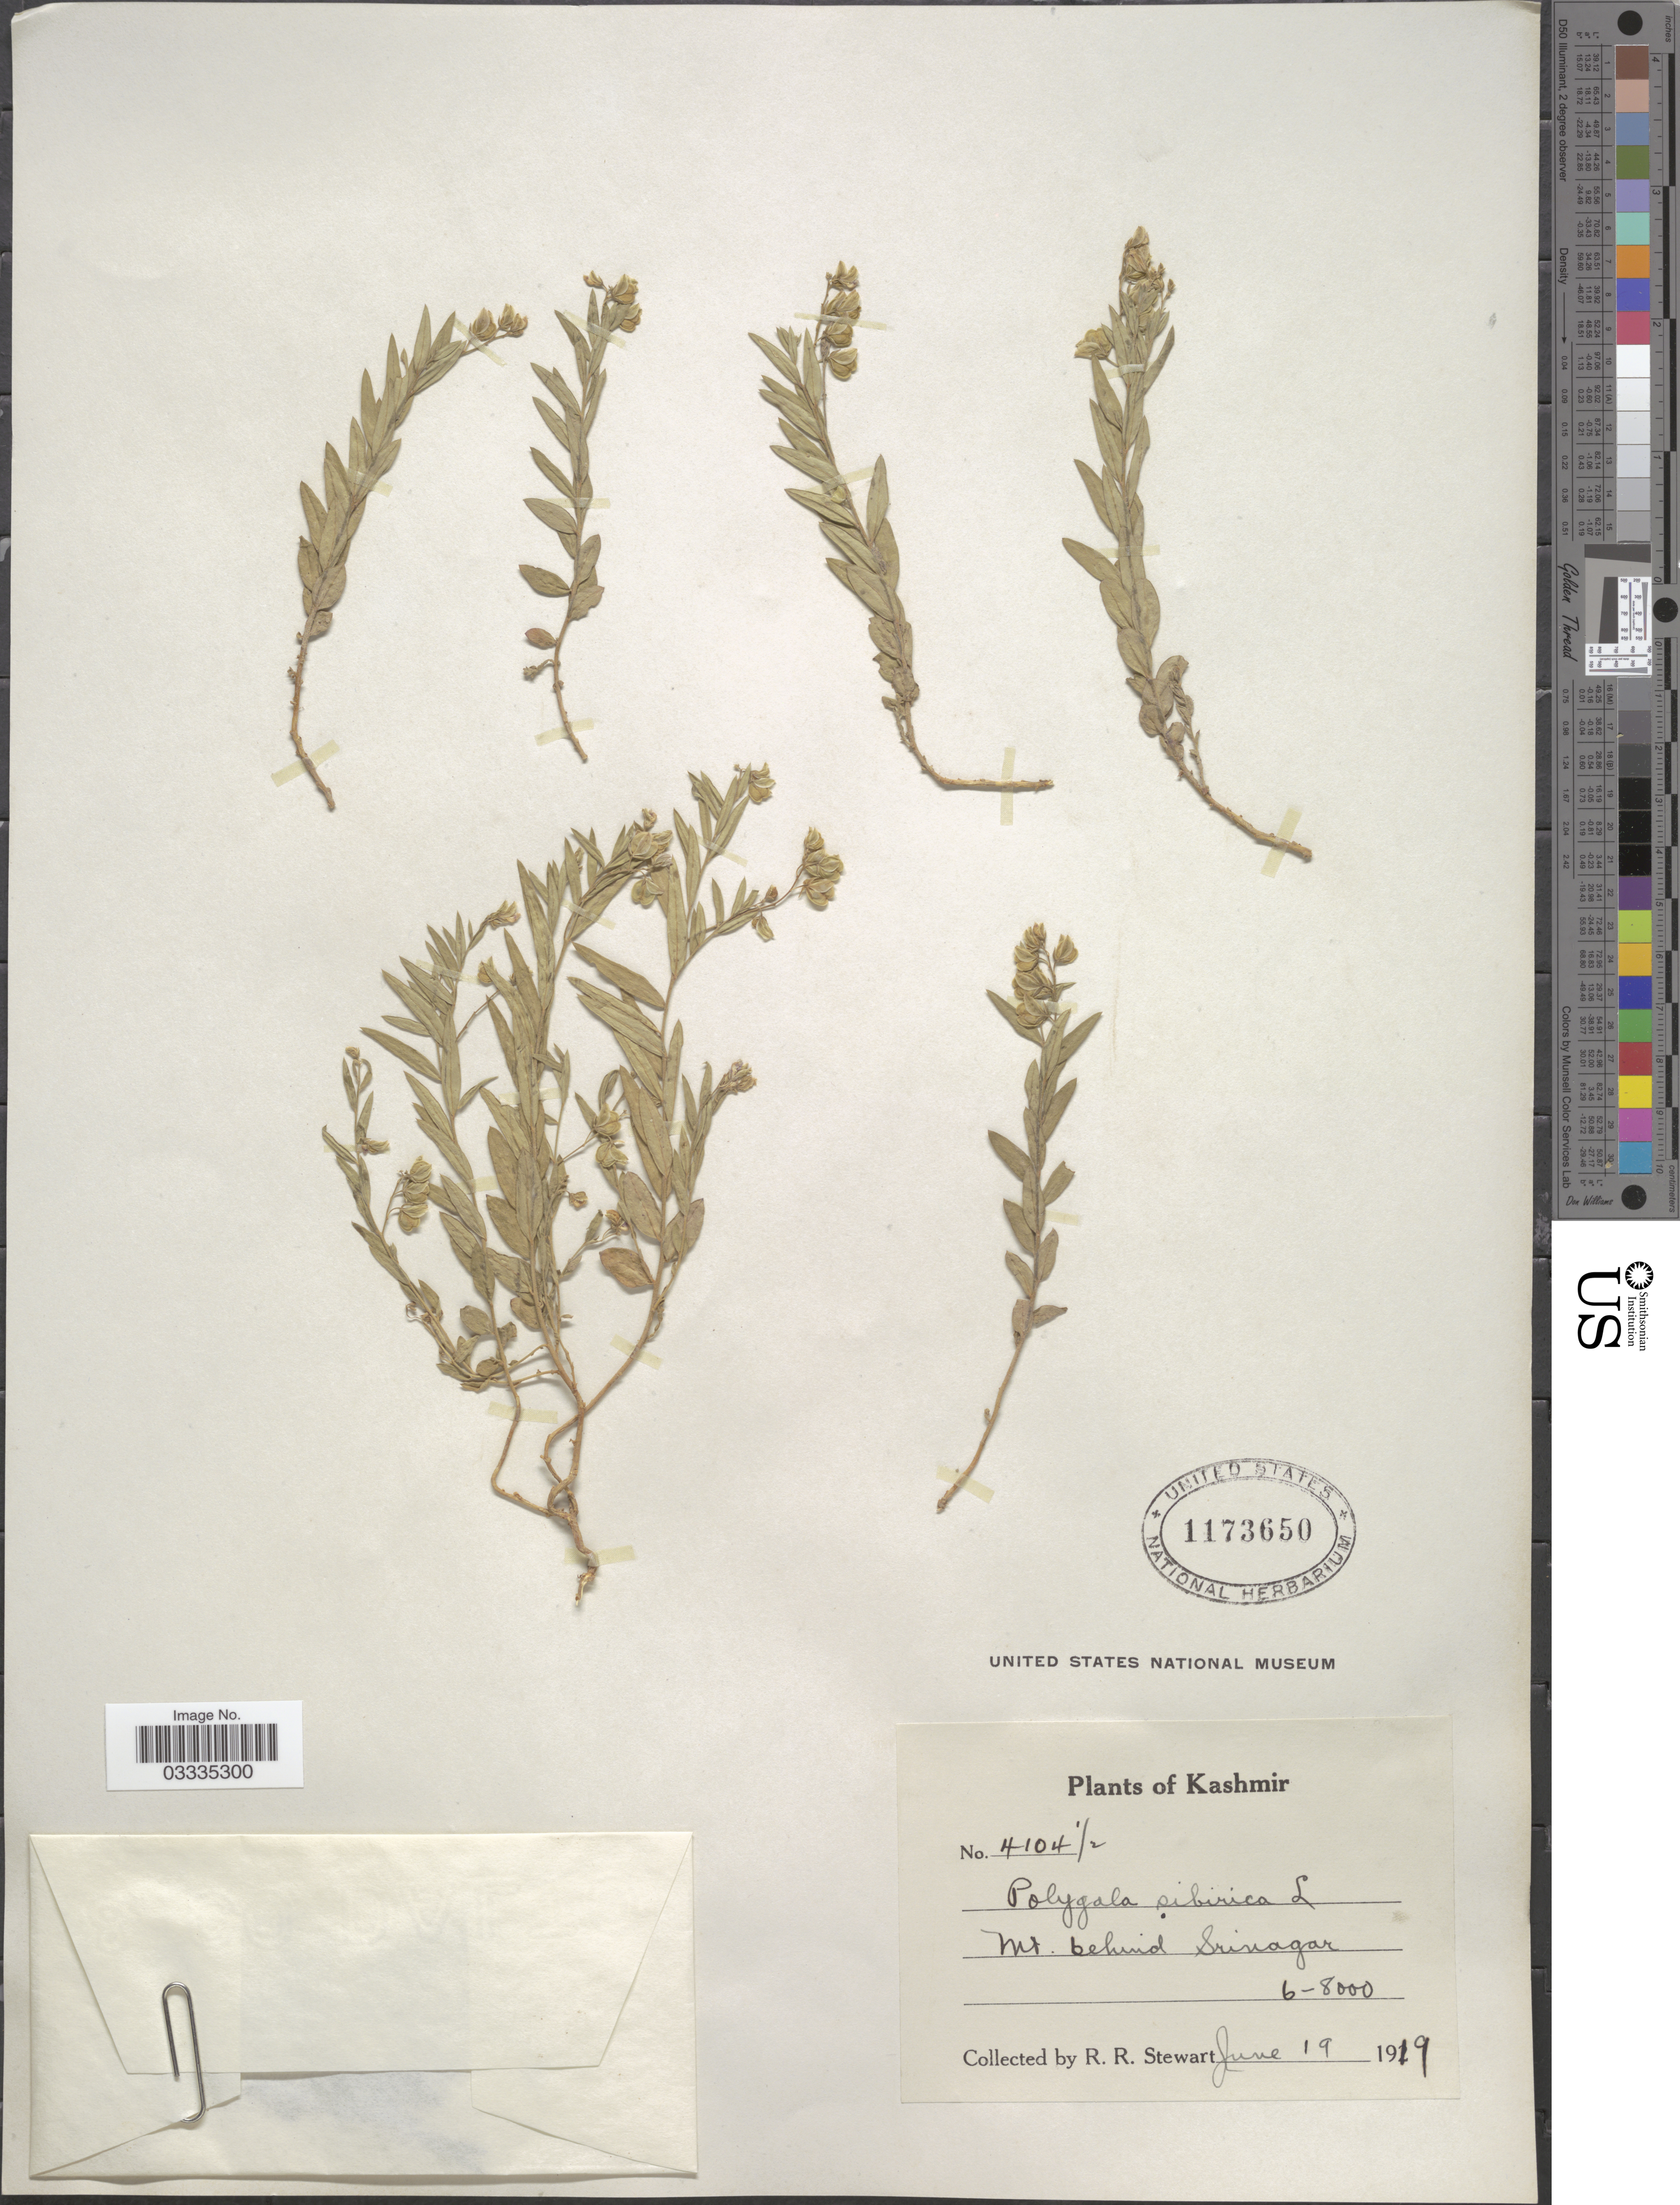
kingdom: Plantae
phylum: Tracheophyta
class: Magnoliopsida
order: Fabales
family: Polygalaceae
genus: Polygala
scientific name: Polygala sibirica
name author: L.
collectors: R. Stewart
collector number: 4104½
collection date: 1919-06-19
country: India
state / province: Jammu and Kashmir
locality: Kashmir. Mt. behind Srinagar.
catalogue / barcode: US 1173650